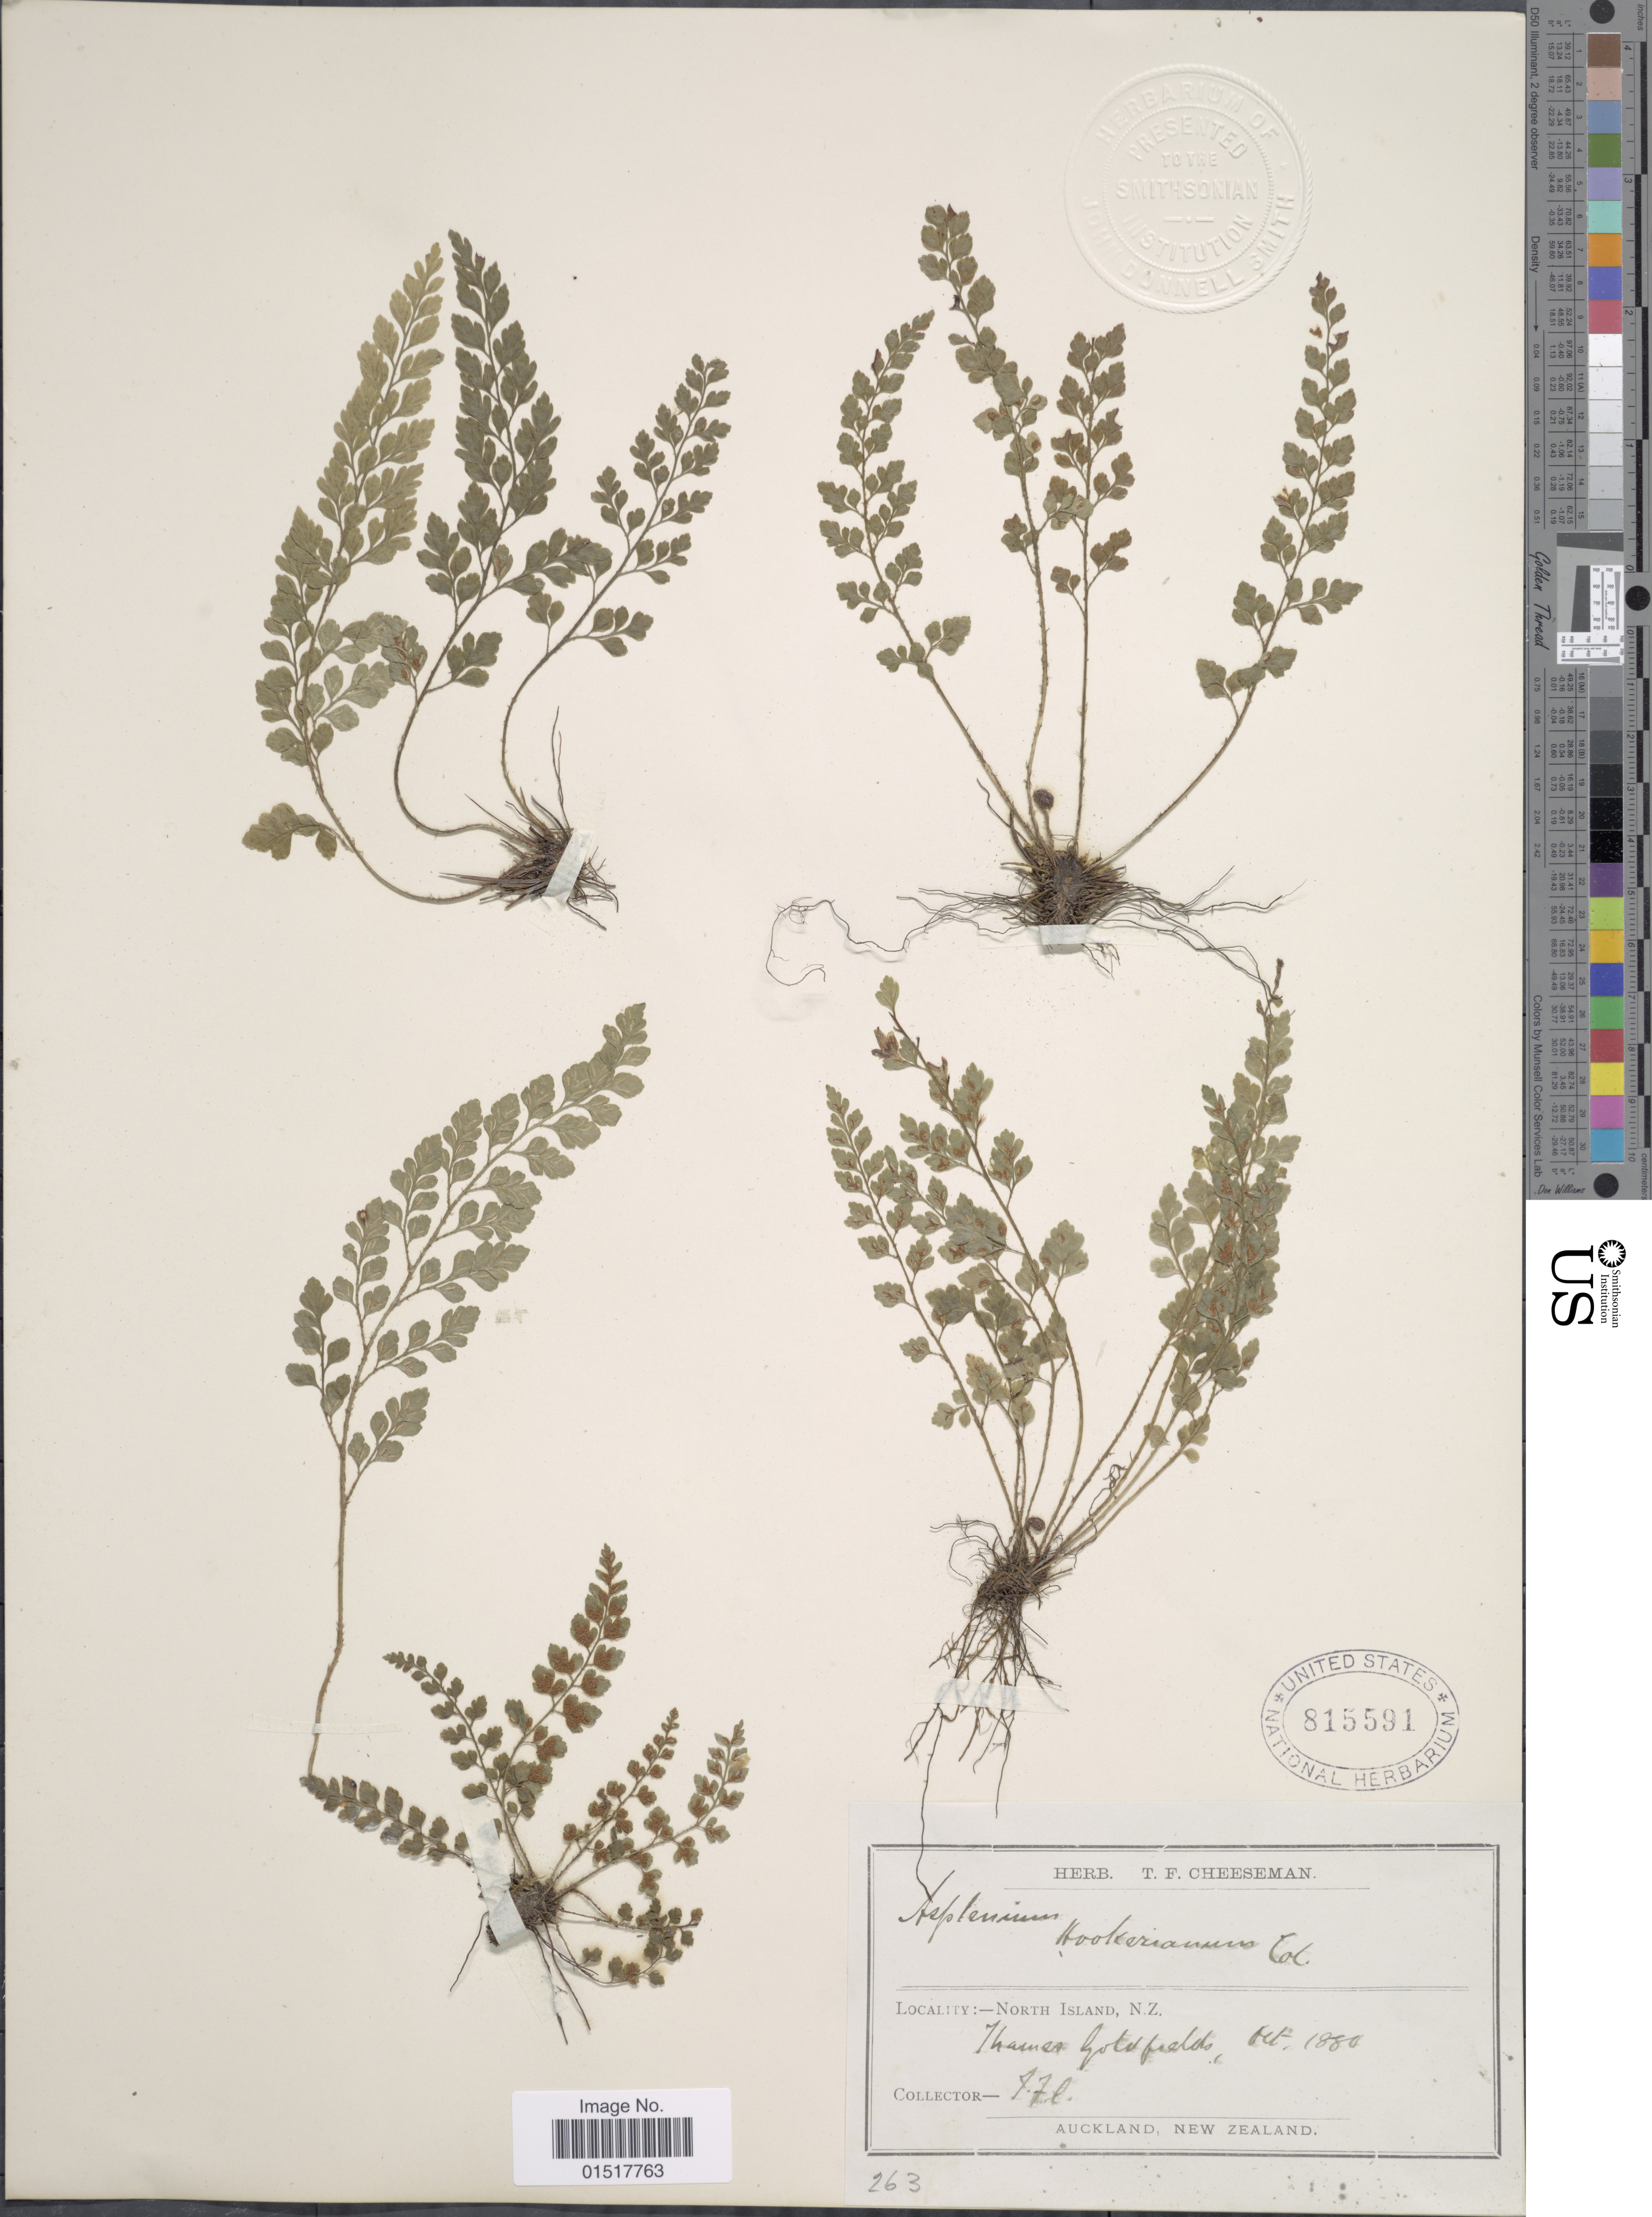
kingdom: Plantae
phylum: Tracheophyta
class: Polypodiopsida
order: Polypodiales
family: Aspleniaceae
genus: Asplenium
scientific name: Asplenium hookerianum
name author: Colenso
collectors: T. F. Cheeseman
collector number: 263?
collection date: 1880-10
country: New Zealand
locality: North Island. Thames Gold fields.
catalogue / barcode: US 815591